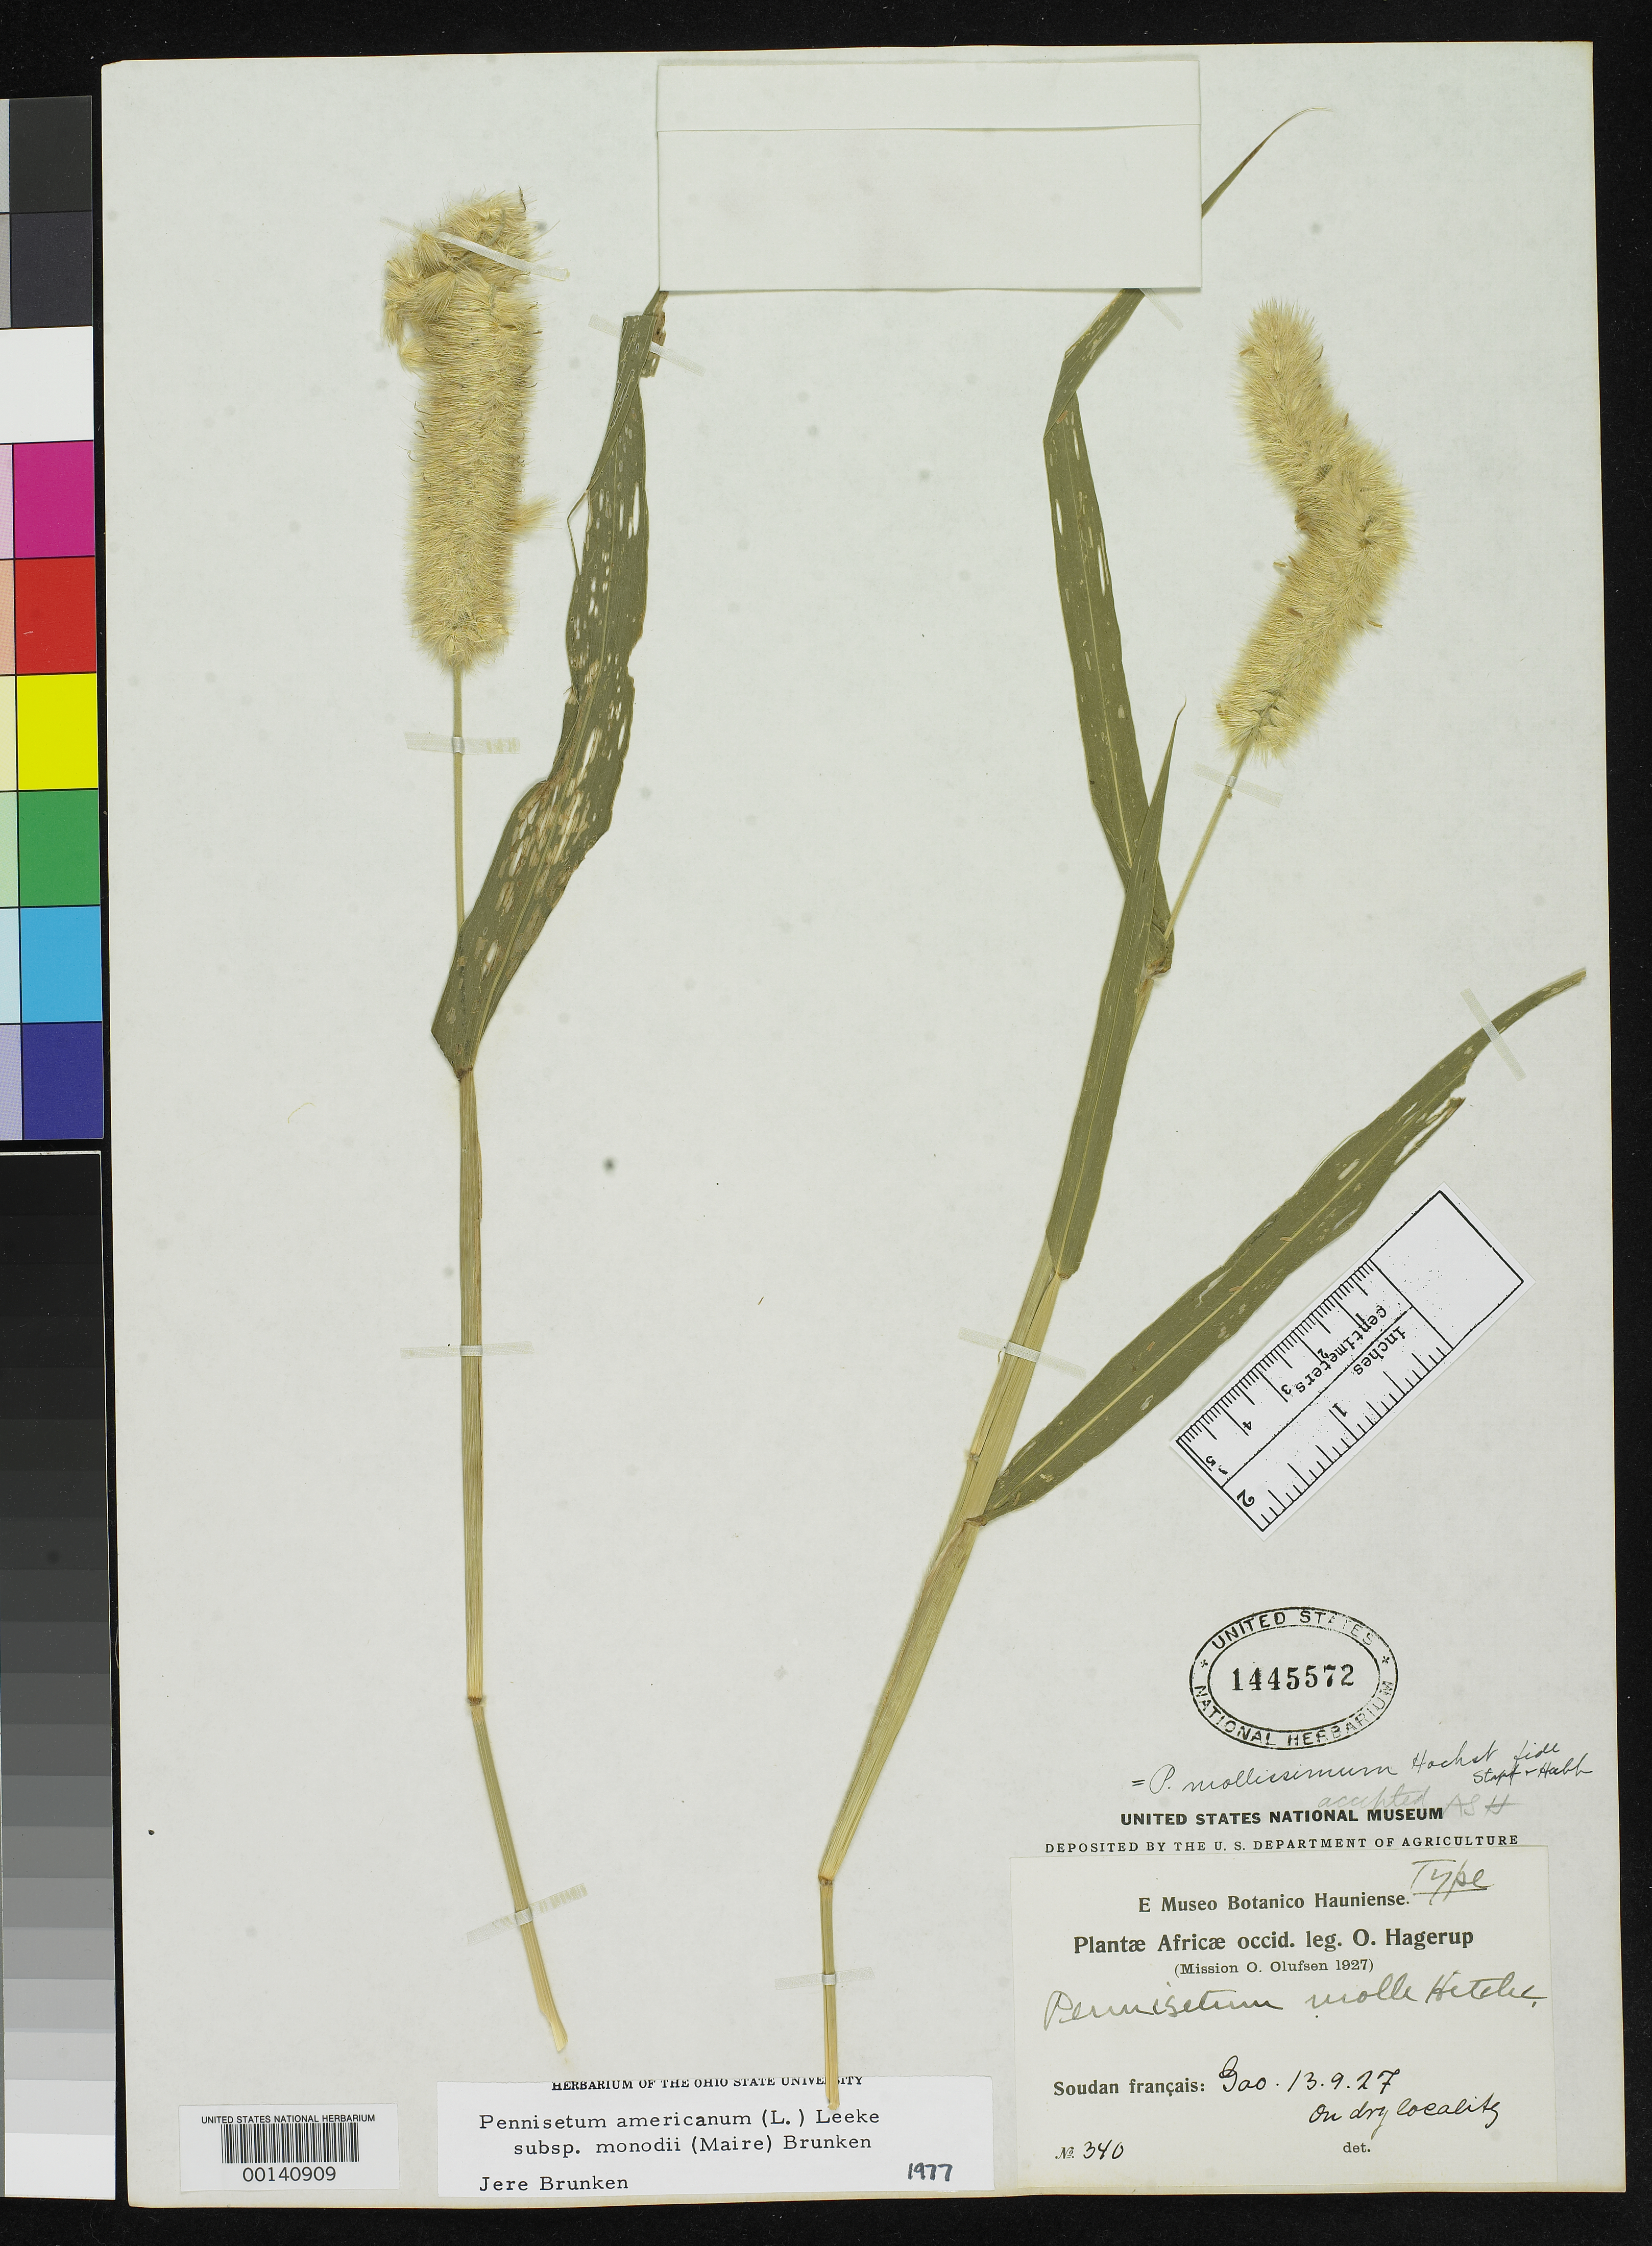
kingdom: Plantae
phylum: Tracheophyta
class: Liliopsida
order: Poales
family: Poaceae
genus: Pennisetum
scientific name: Pennisetum molle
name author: Hitchc.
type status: Holotype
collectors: O. Hagerup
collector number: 340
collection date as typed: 13 Sep 1927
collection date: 1927-09-13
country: Sudan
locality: Gao, Soudan francais.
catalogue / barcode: US 1445572